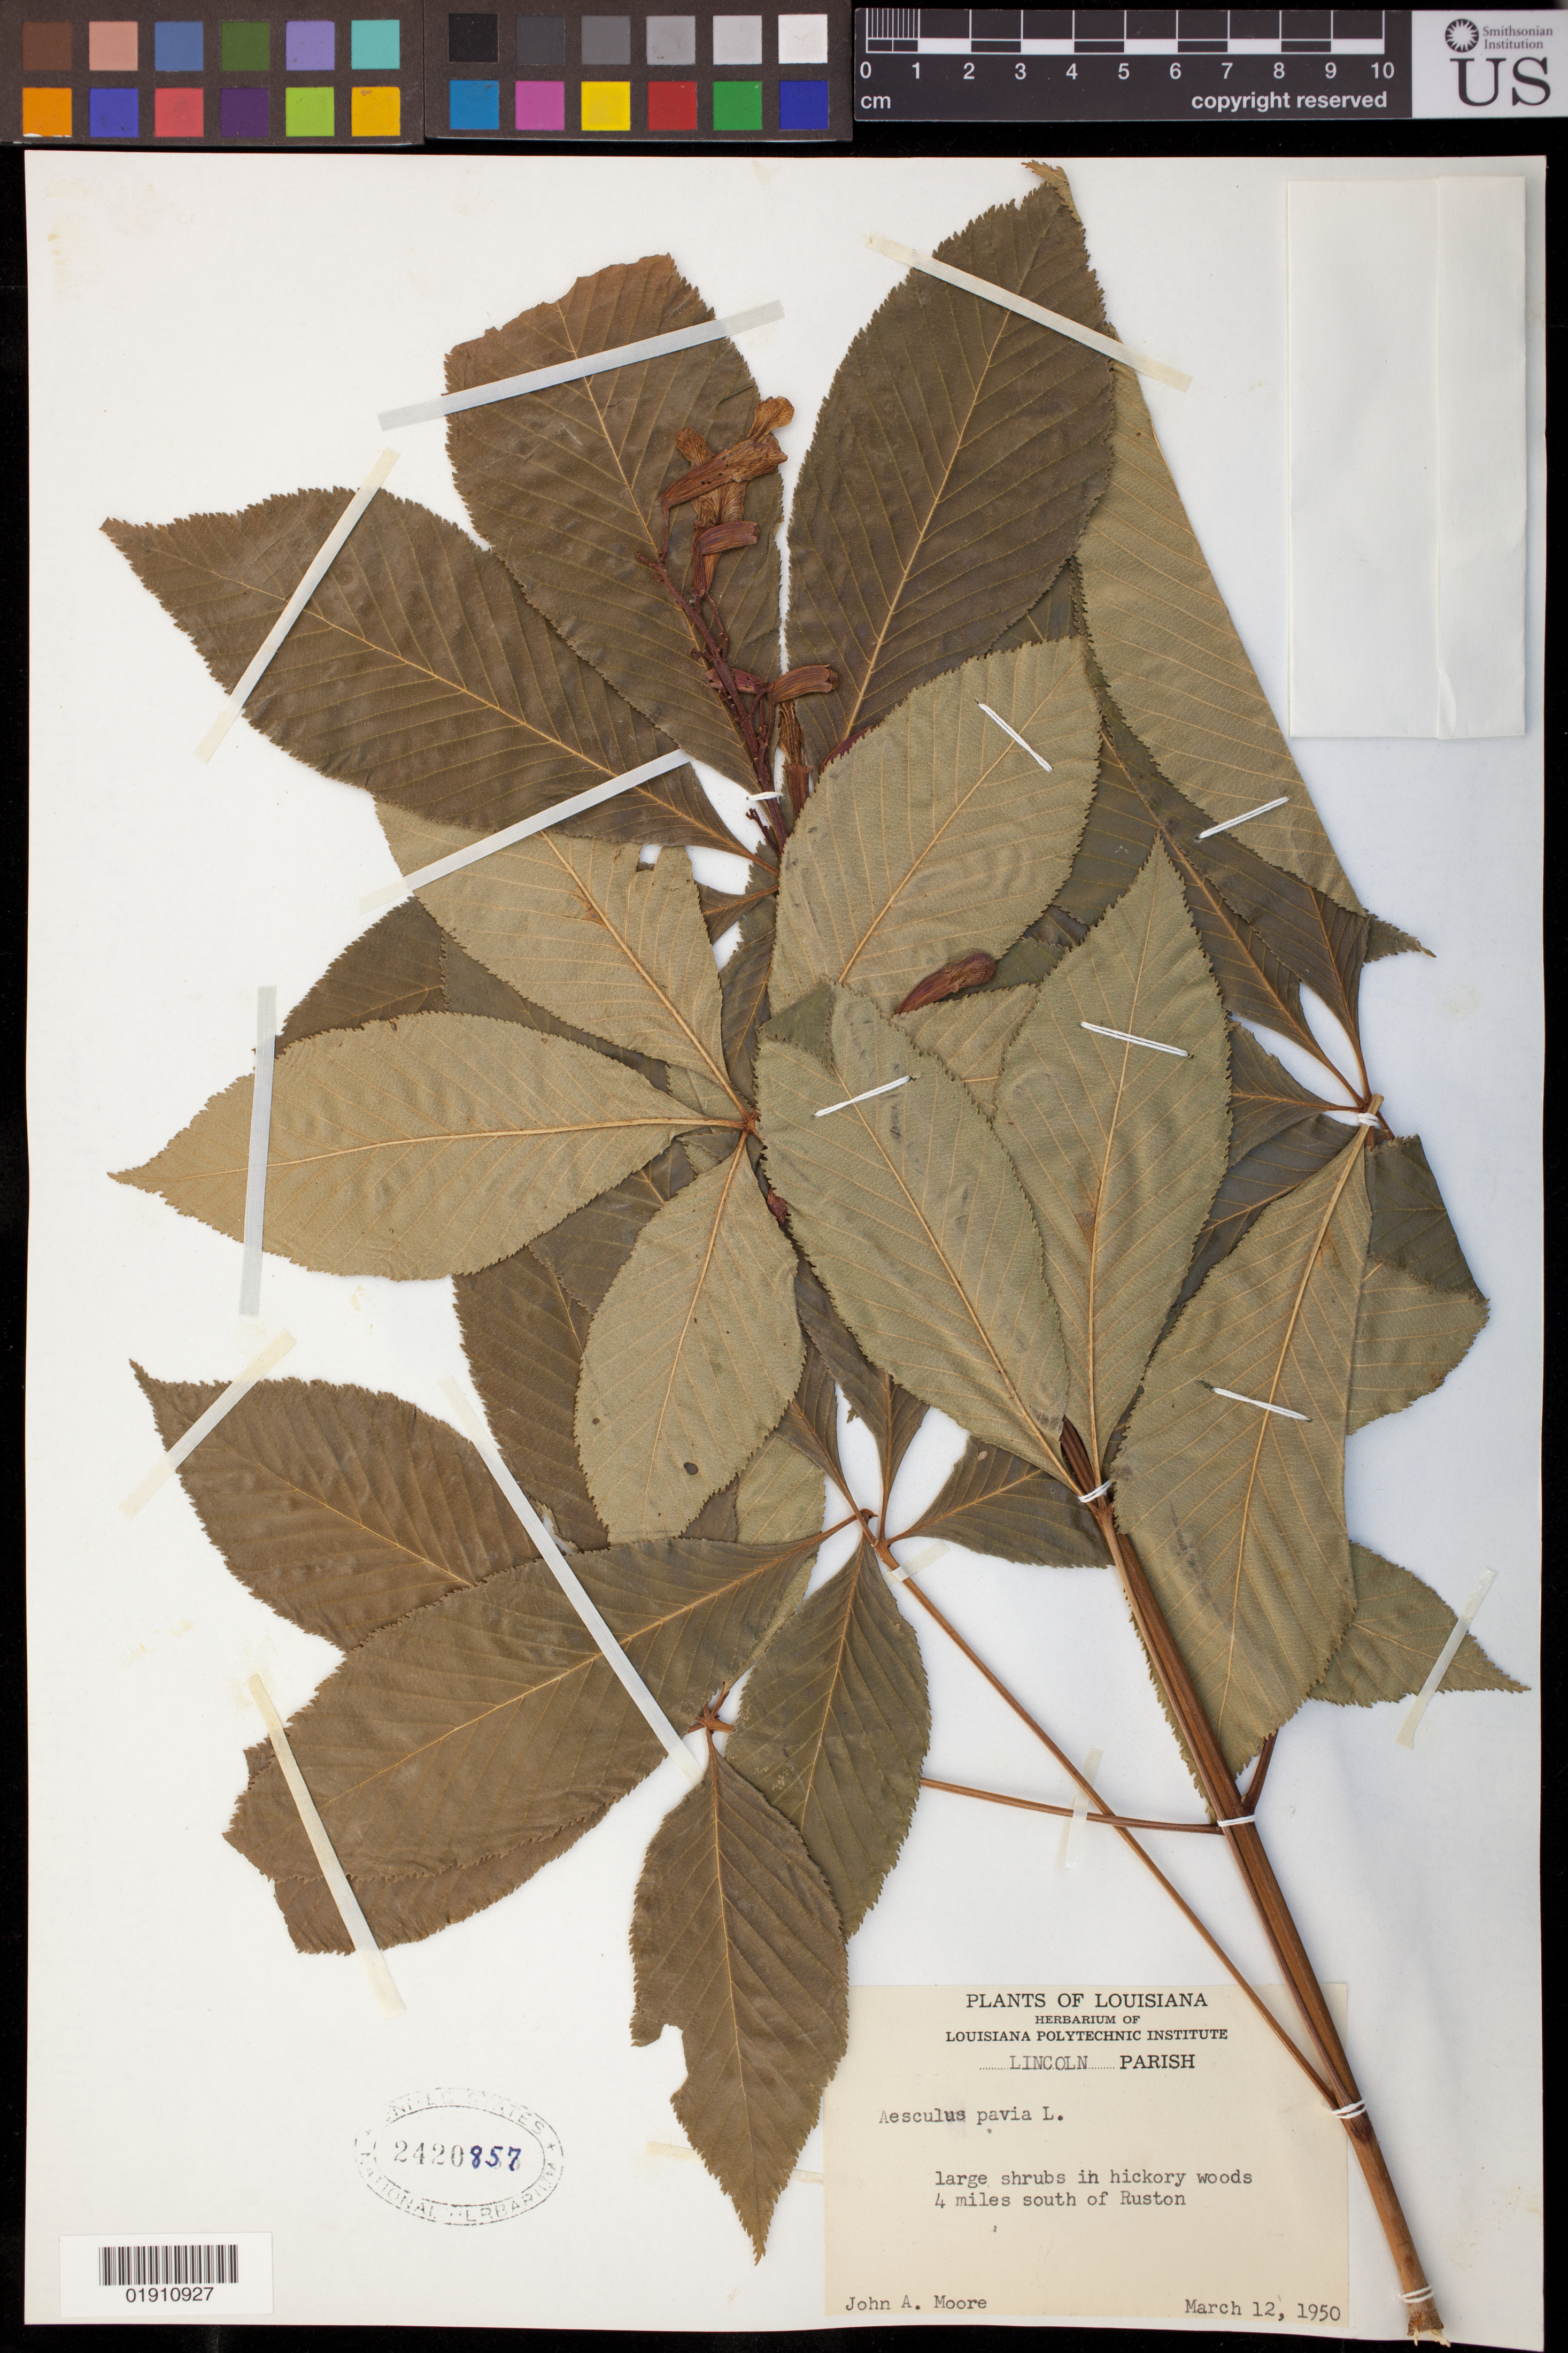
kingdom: Plantae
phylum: Tracheophyta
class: Magnoliopsida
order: Sapindales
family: Sapindaceae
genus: Aesculus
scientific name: Aesculus pavia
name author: L.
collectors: J. A. Moore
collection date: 1950-03-12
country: United States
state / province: Louisiana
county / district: Lincoln Parish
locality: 4 miles south of Ruston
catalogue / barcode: US 2420857